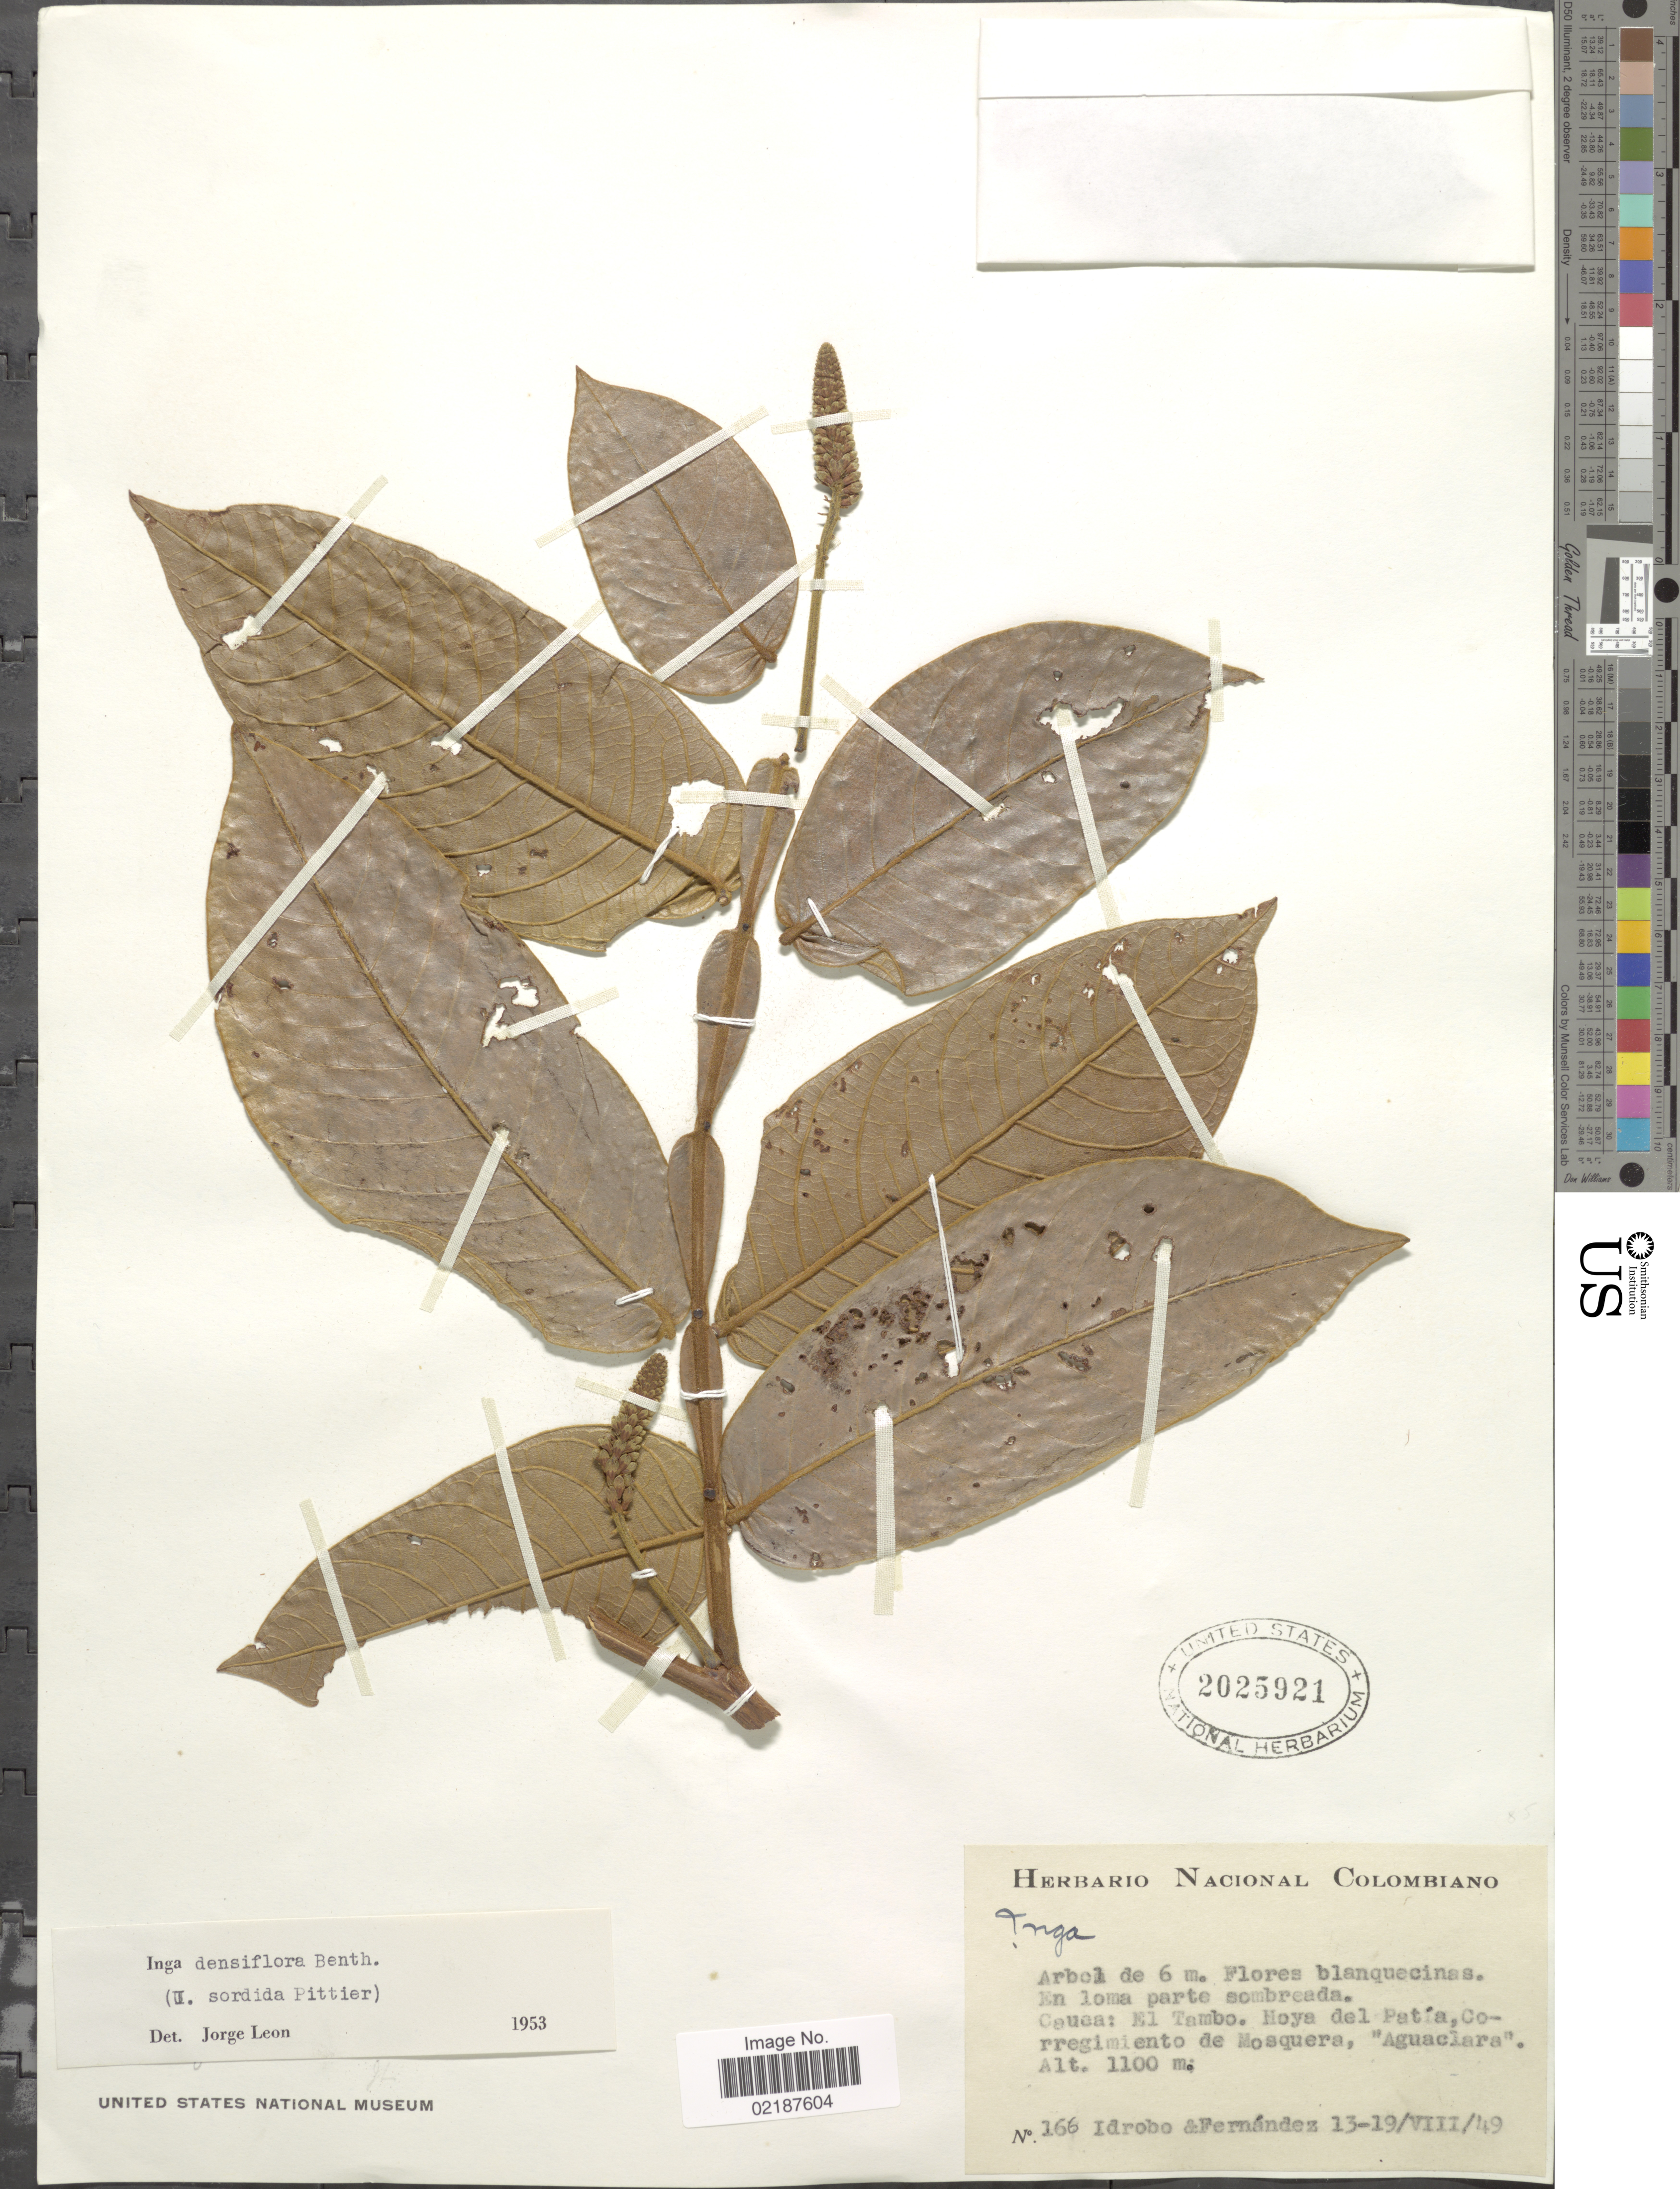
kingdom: Plantae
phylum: Tracheophyta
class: Magnoliopsida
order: Fabales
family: Fabaceae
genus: Inga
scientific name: Inga densiflora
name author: Benth.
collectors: -- Idrobo & -- Fernandez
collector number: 166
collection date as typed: Transcribed d/m/y: 13/8/49 to 19/8/49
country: Colombia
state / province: Cauca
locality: El Tambo. Hoya del Patia, Corregimiento de Mosquera, "Aguaclara"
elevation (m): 1100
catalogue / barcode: US 2025921